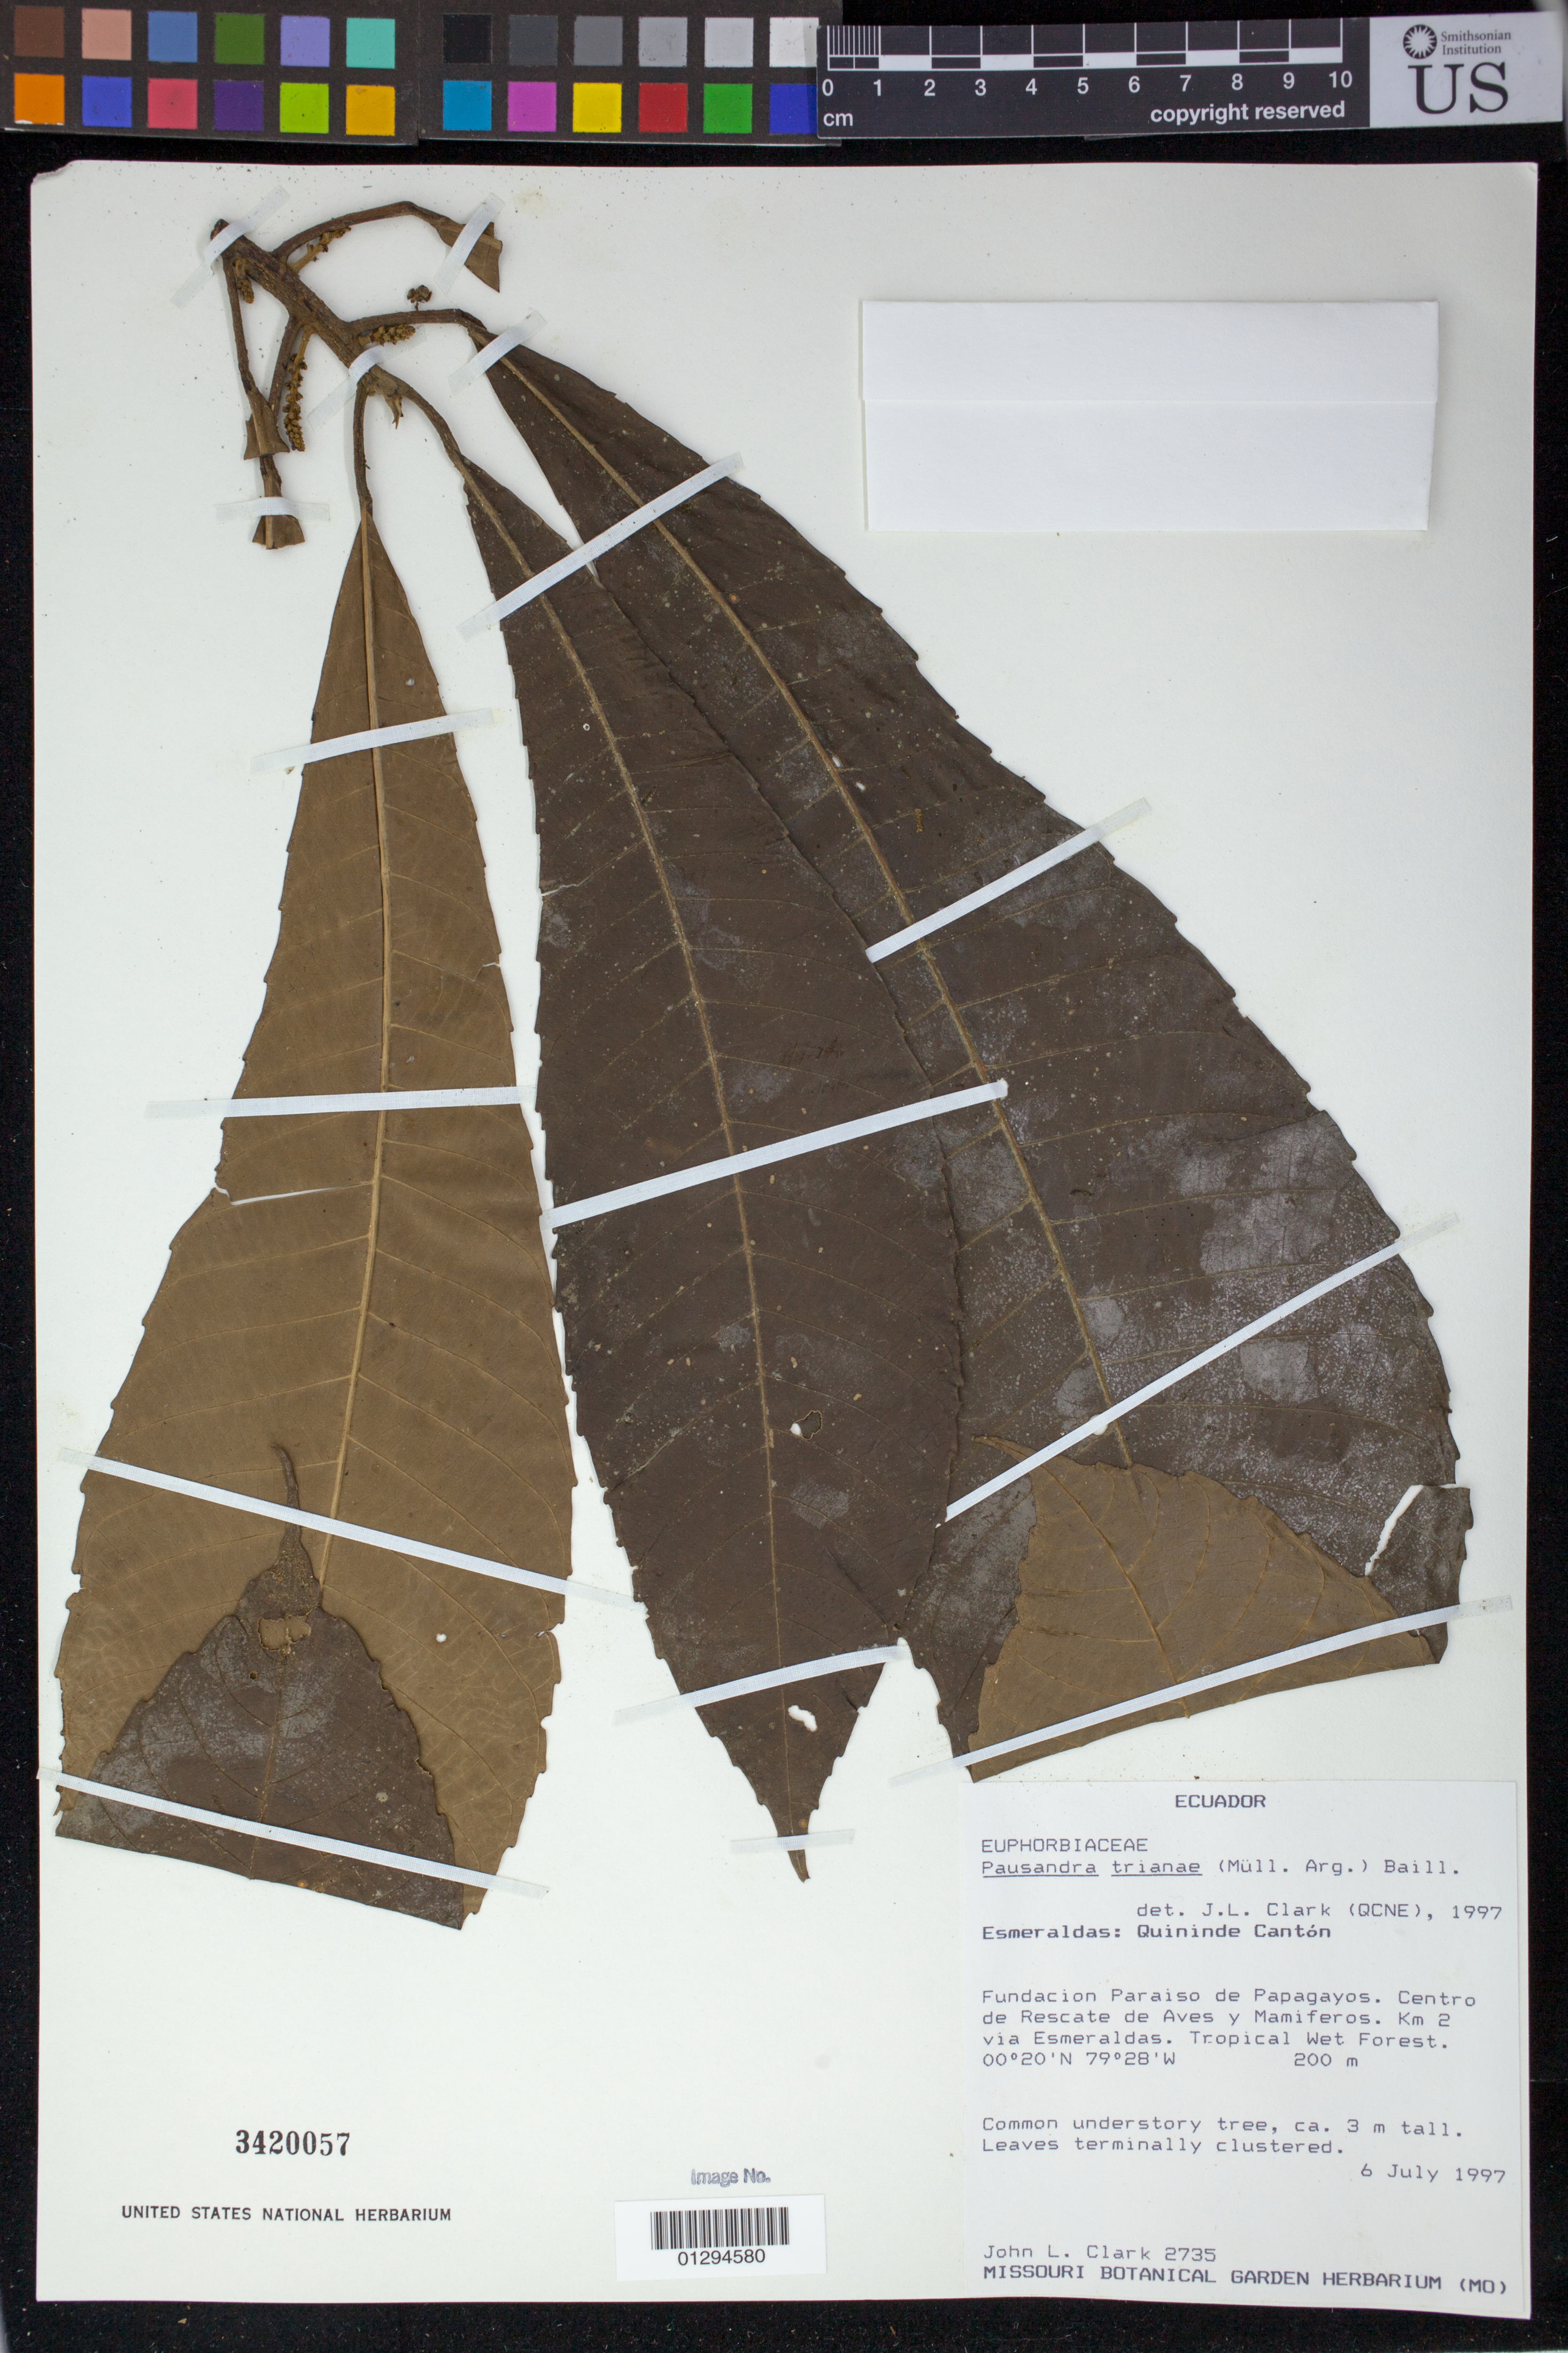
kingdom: Plantae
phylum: Tracheophyta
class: Magnoliopsida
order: Malpighiales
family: Euphorbiaceae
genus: Pausandra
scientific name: Pausandra trianae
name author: (Müll. Arg.) Baill.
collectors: J. L. Clark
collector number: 2735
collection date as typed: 6 Jul 1997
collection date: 1997-07-06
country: Ecuador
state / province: Esmeraldas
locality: Quininde Canton. Fundacion Paraiso de Papagayos. Centro de Rescate de Aves y Mamiferos. Km 2 via Esmeraldas.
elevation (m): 200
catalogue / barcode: US 3420057